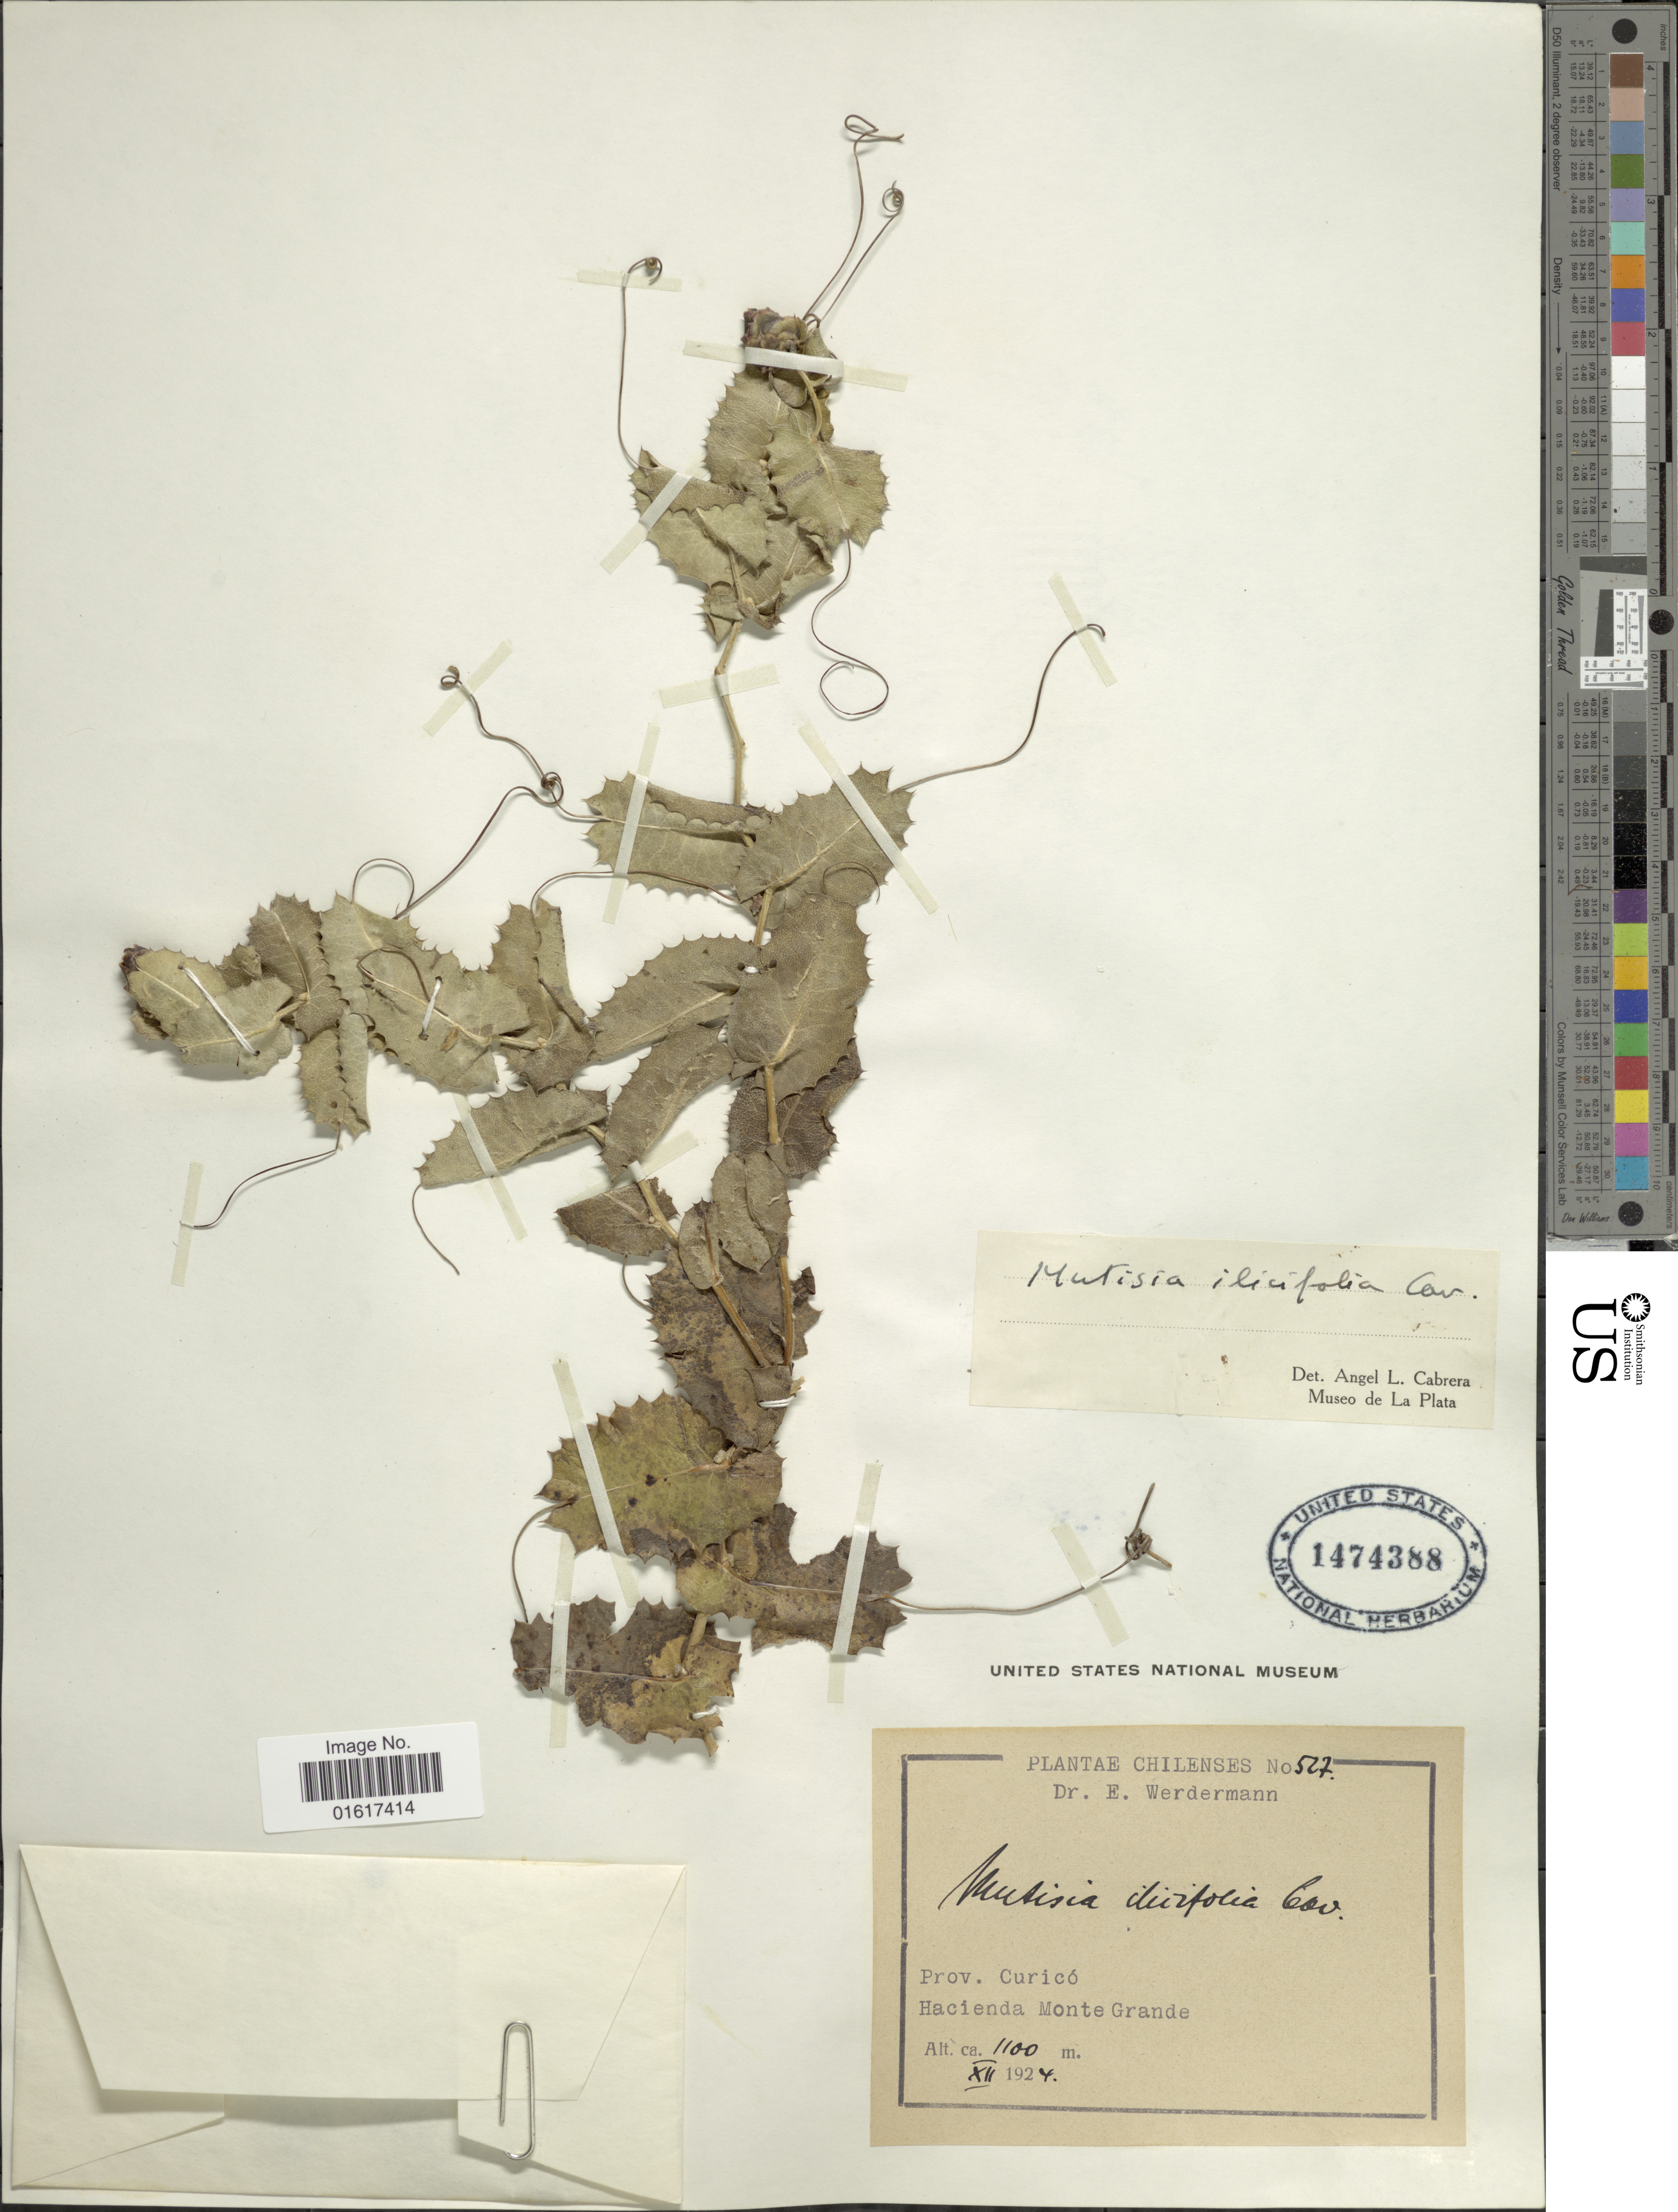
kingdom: Plantae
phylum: Tracheophyta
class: Magnoliopsida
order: Asterales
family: Asteraceae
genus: Mutisia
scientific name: Mutisia ilicifolia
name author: Cav.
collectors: E. Werdermann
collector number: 527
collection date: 1924-12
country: Chile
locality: Prov. Curicó. Hacienda Monte Grande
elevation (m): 1100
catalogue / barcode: US 1474388